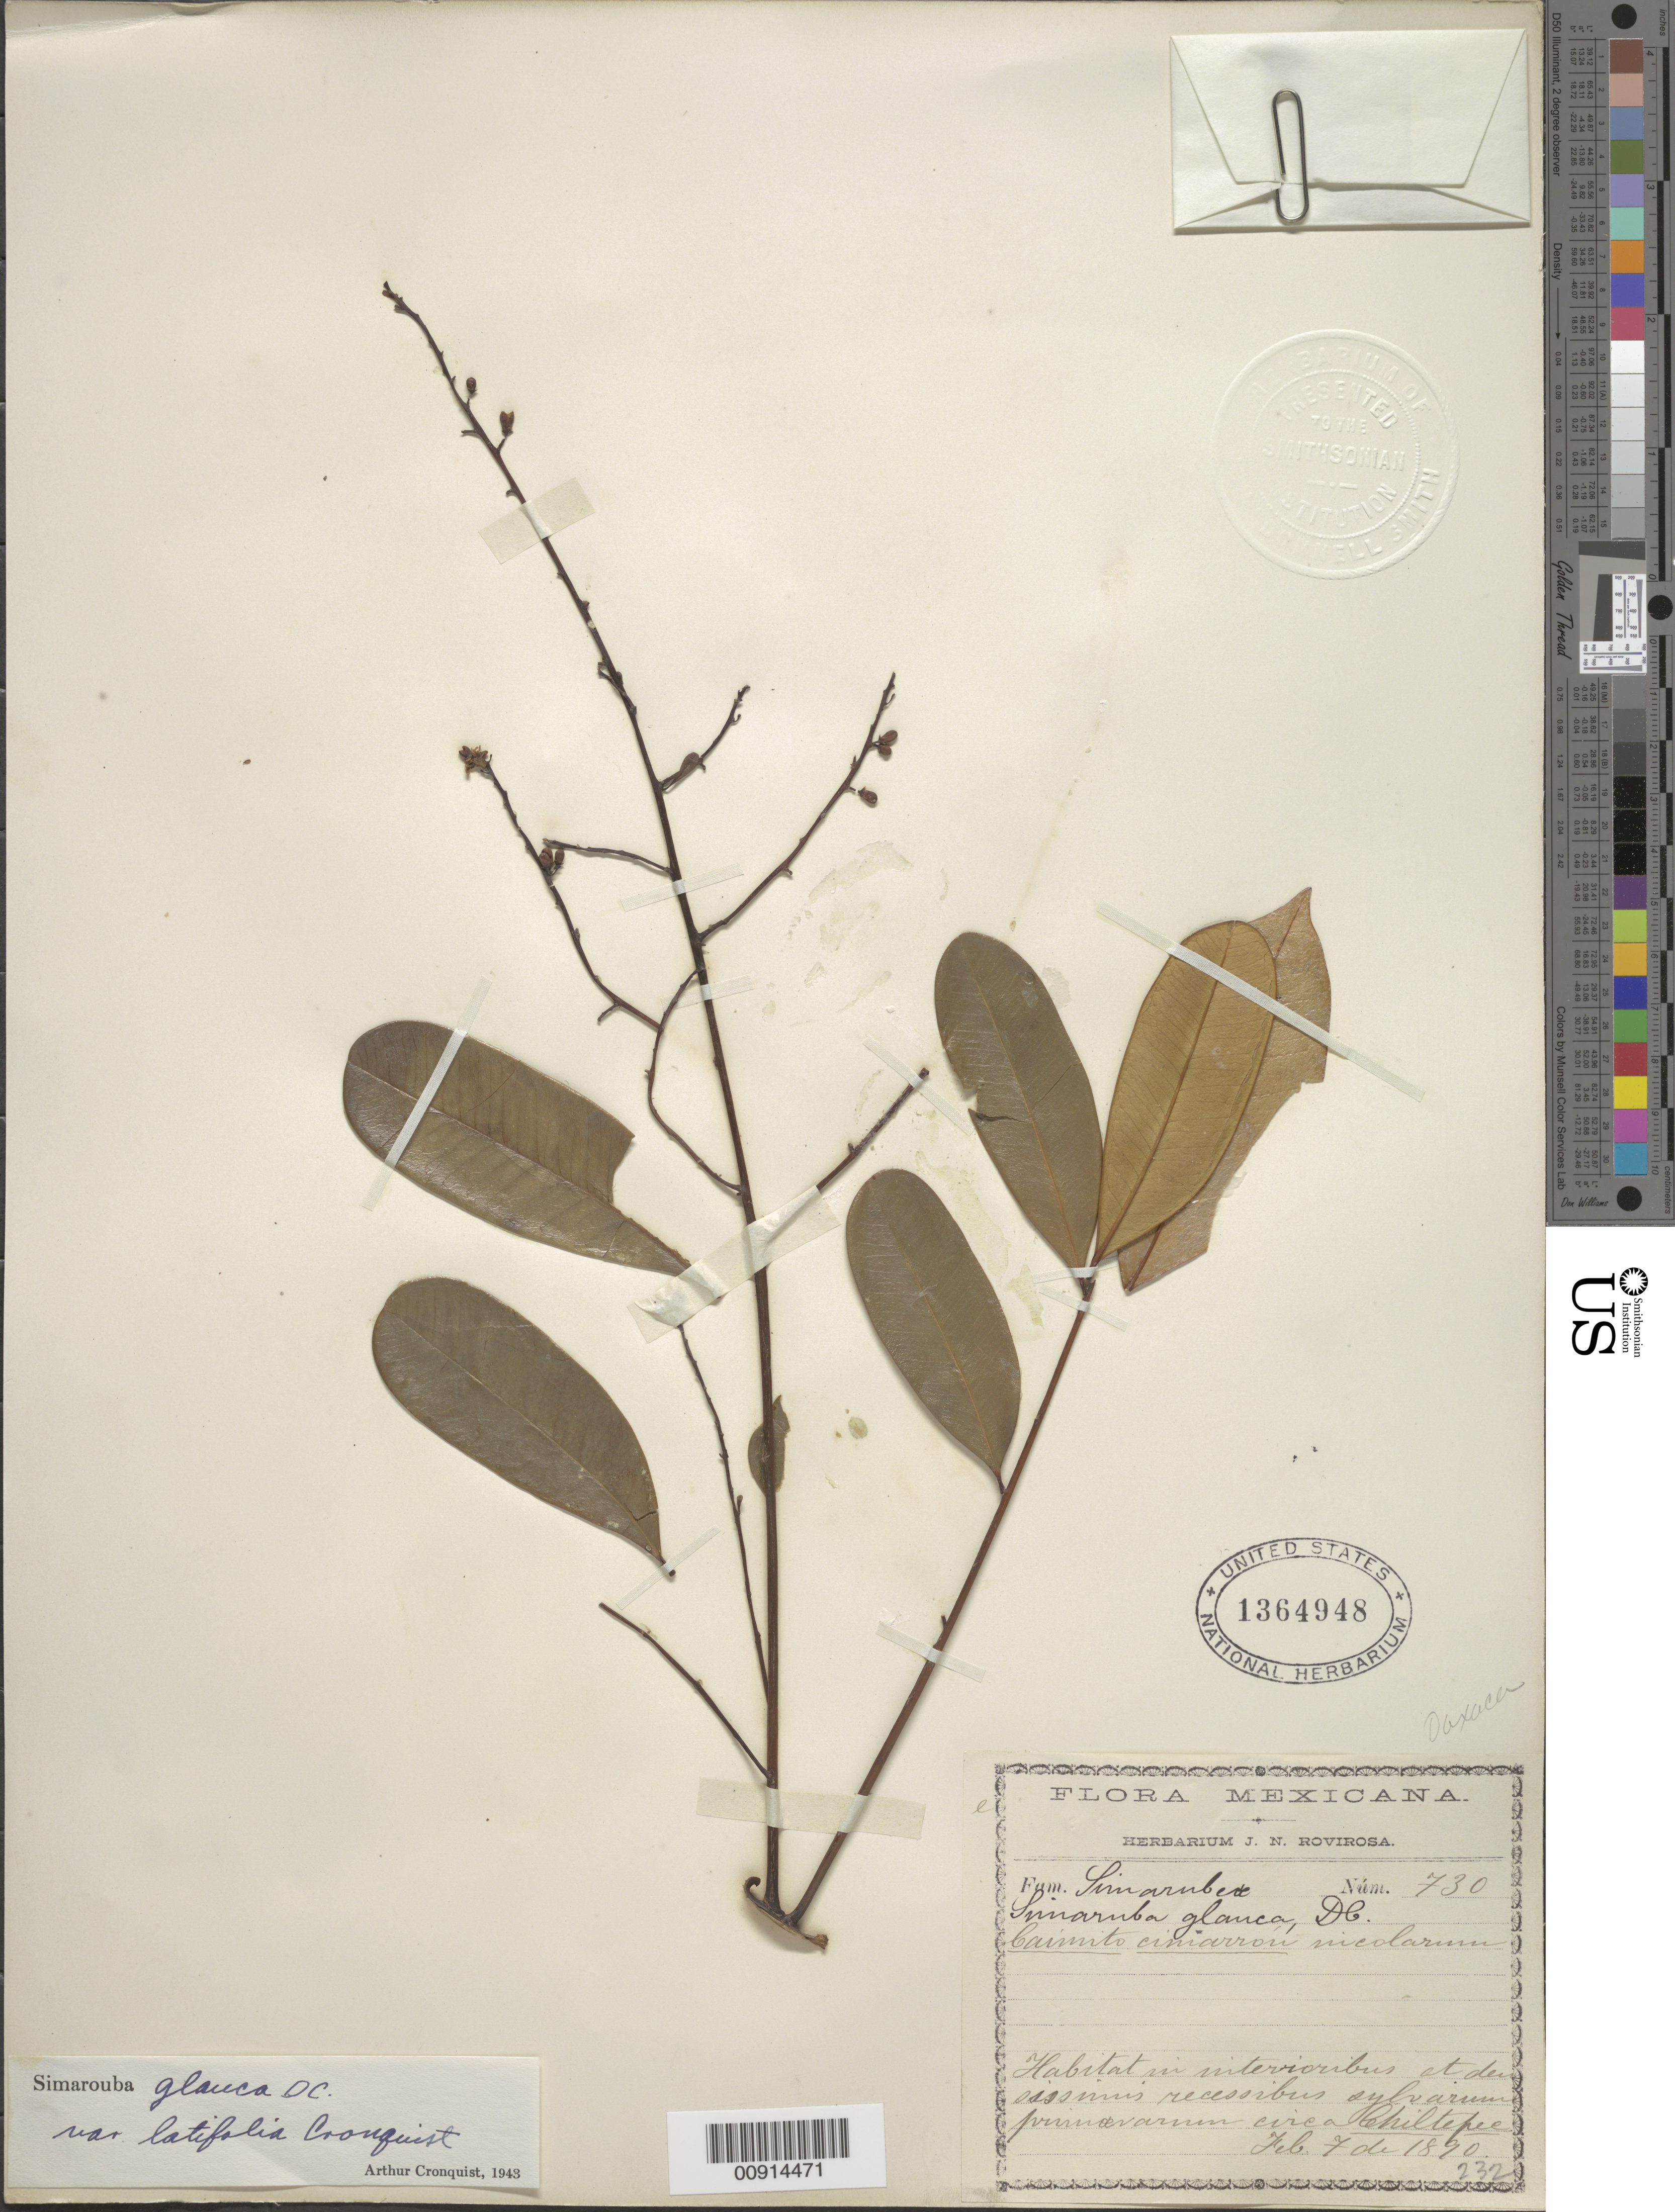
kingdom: Plantae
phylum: Tracheophyta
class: Magnoliopsida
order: Sapindales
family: Simaroubaceae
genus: Simarouba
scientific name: Simarouba glauca var. latifolia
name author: Cronq.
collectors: J. N. Rovirosa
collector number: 730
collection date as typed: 07 Feb 1890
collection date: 1890-02-07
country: Mexico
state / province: Oaxaca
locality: Circa Chiltepec.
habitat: Interioribus et desisissinis recessibus sylvarum primaevarum. (illegible)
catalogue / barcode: US 1364948